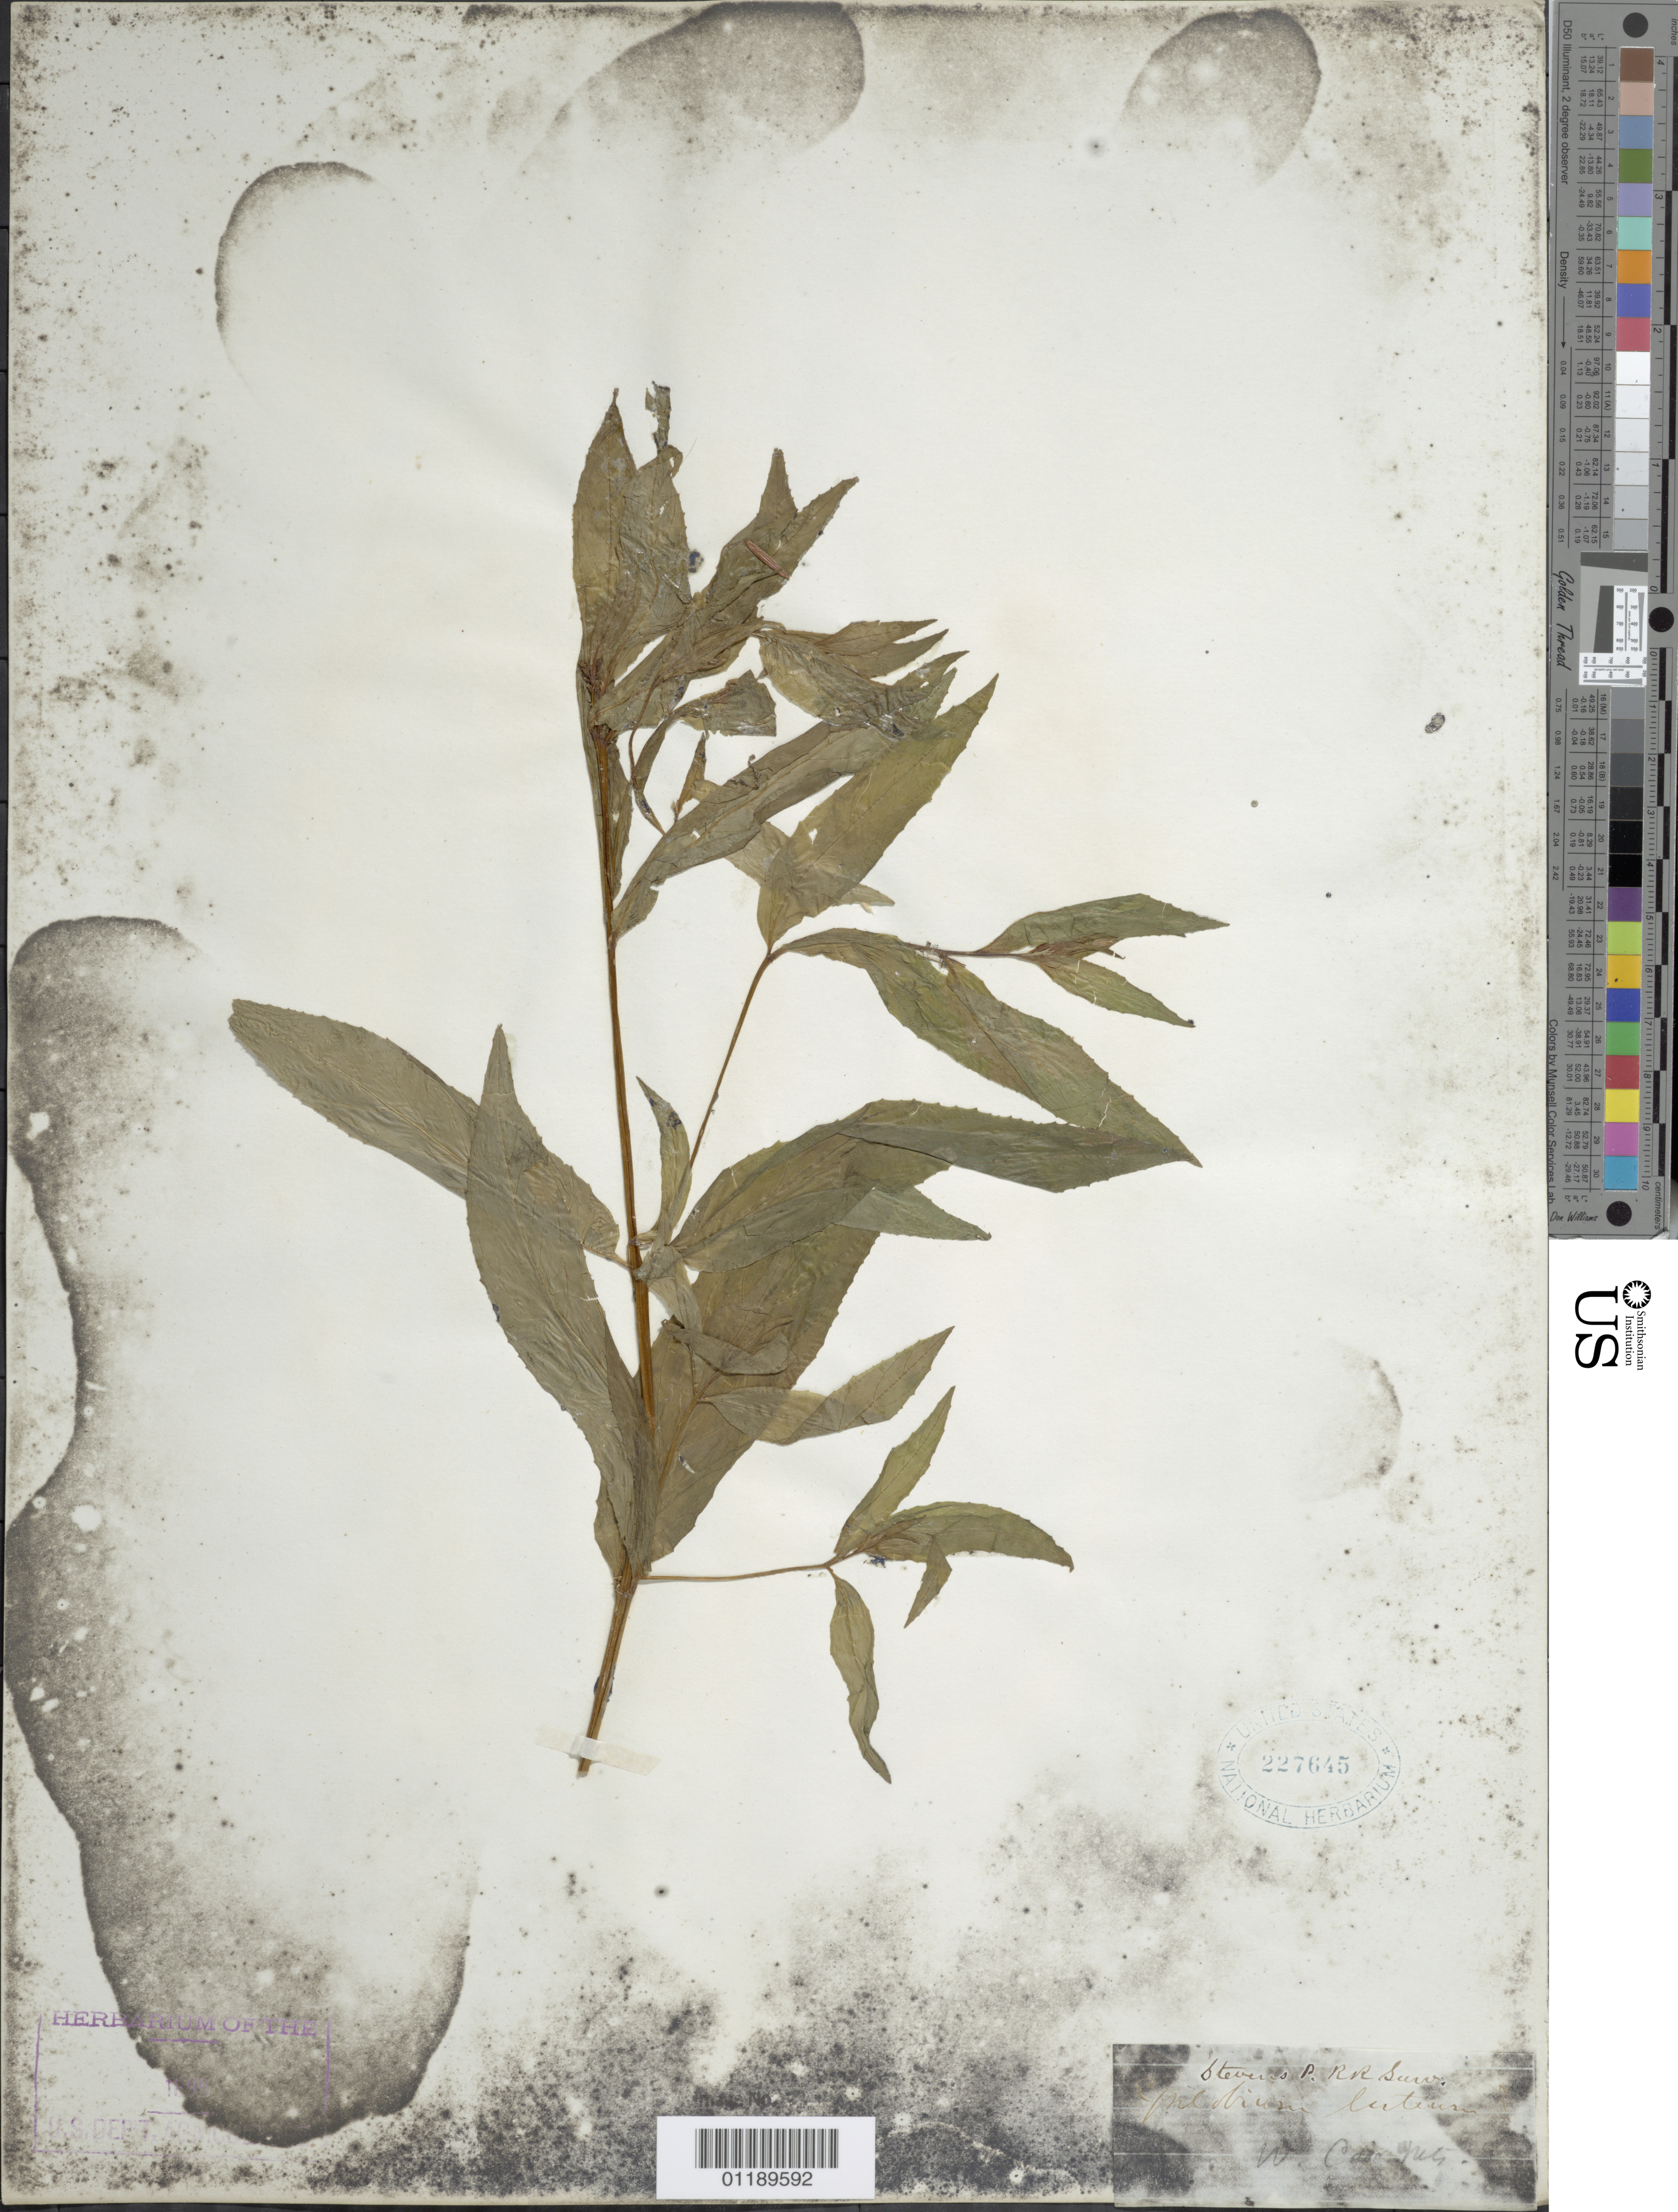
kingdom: Plantae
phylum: Tracheophyta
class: Magnoliopsida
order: Myrtales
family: Onagraceae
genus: Epilobium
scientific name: Epilobium luteum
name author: Pursh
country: United States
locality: W. Cascade Mts.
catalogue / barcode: US 227645